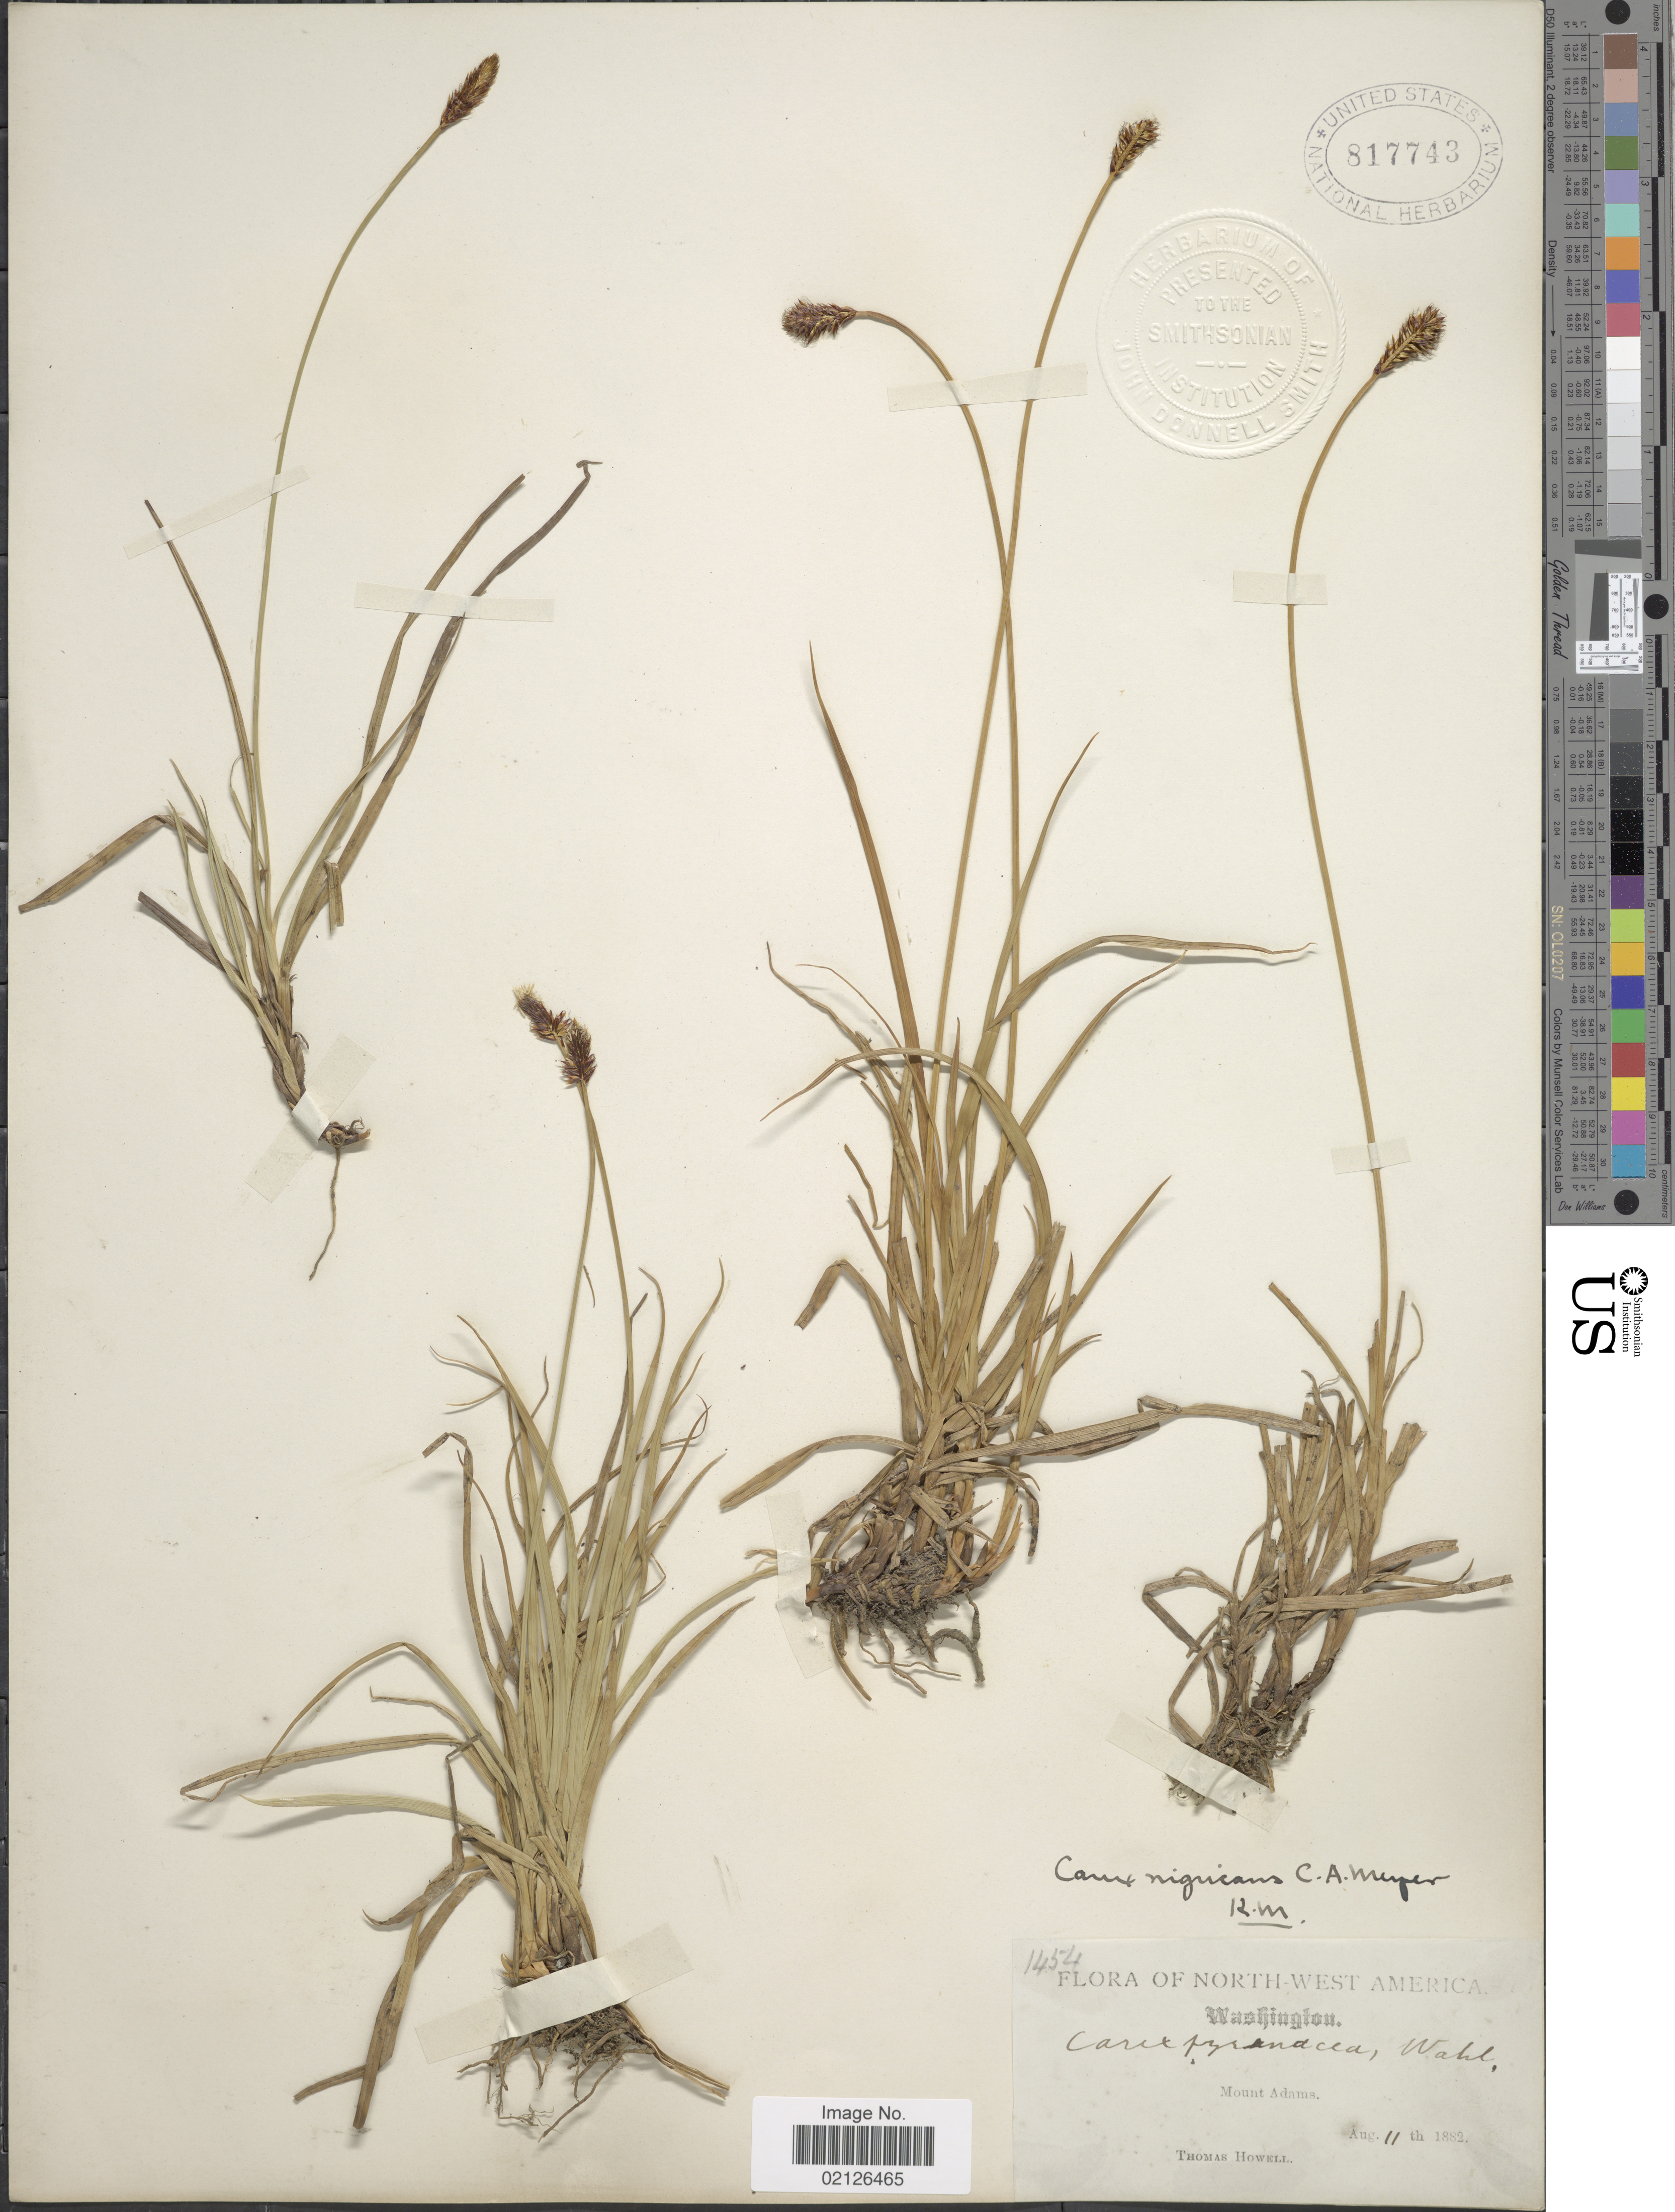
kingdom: Plantae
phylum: Tracheophyta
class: Liliopsida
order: Poales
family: Cyperaceae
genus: Carex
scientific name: Carex nigricans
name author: C.A. Mey.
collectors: T. Howell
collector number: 1454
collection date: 1882-08-11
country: United States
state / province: Washington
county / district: Yakima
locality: North-West America, Mount Adams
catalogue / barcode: US 817743